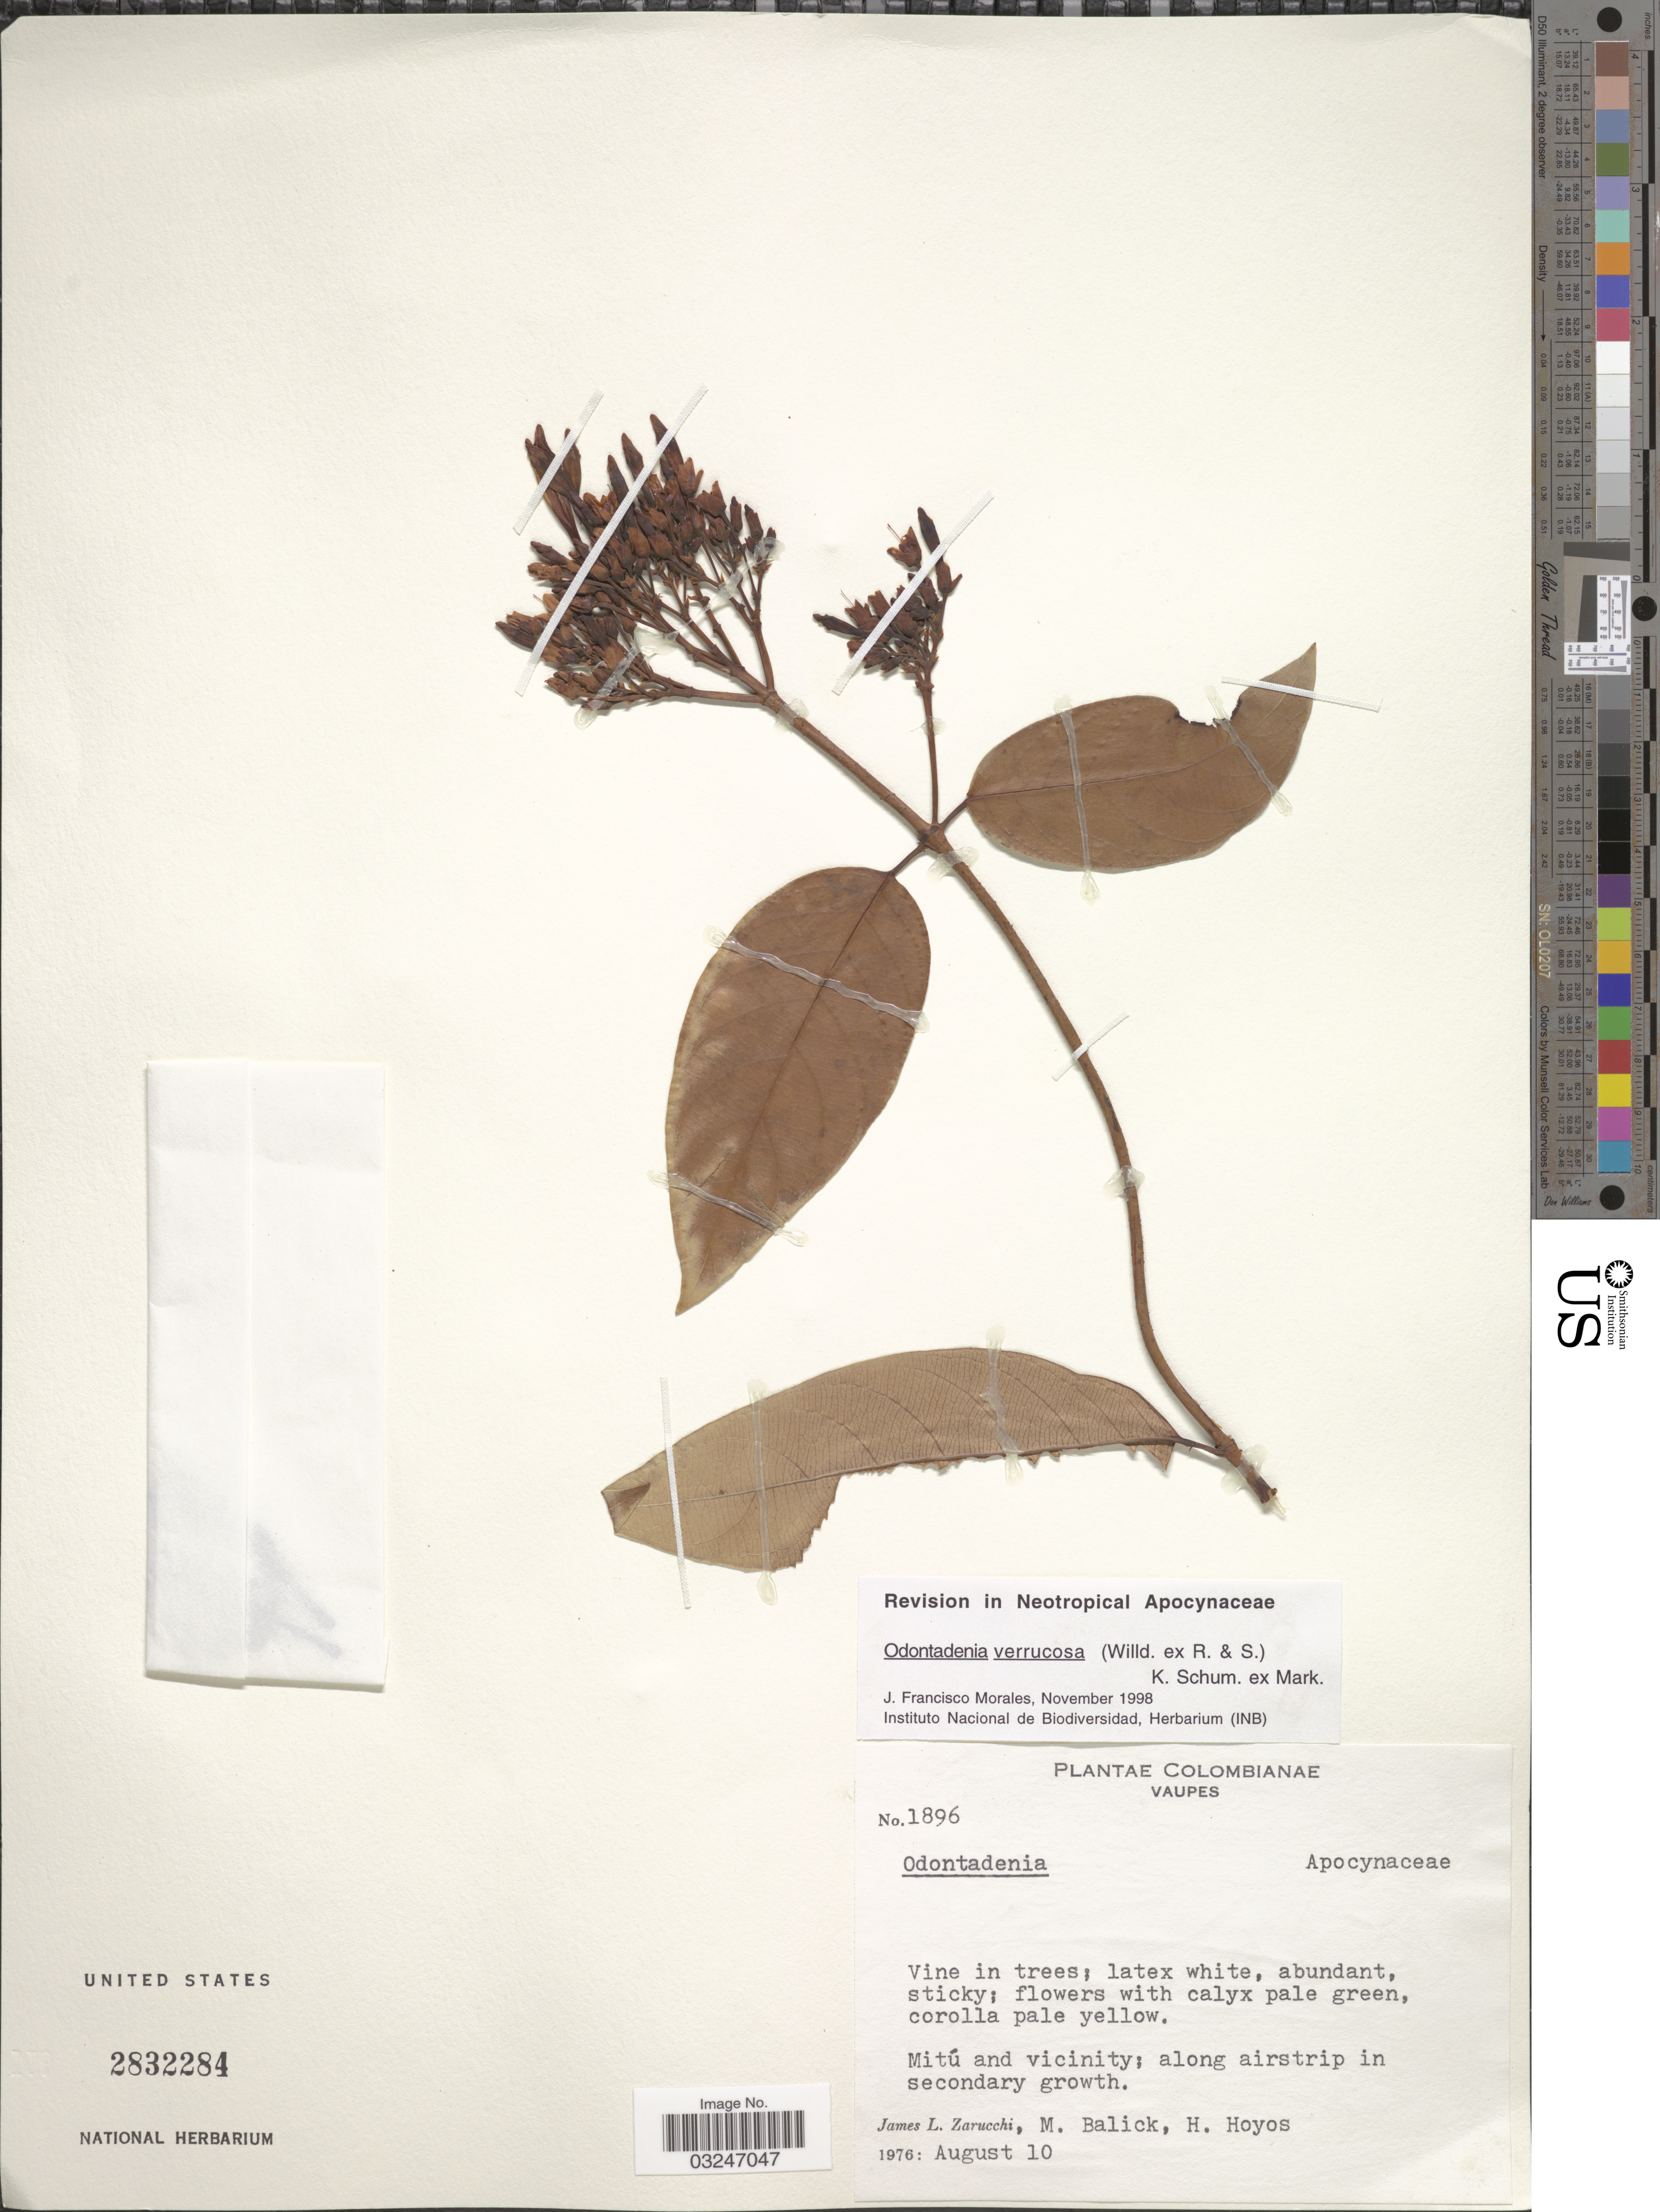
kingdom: Plantae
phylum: Tracheophyta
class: Magnoliopsida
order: Gentianales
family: Apocynaceae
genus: Odontadenia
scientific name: Odontadenia verrucosa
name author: (Willd. ex Roem. & Schult.) K. Schum. ex Markgr.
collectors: J. L. Zarucchi, M. Balick & H. Hoyos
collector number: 1896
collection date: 1976-08-10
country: Colombia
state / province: Vaupés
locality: Mitú and vicinity; along airstrip in secondary growth.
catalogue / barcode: US 2832284